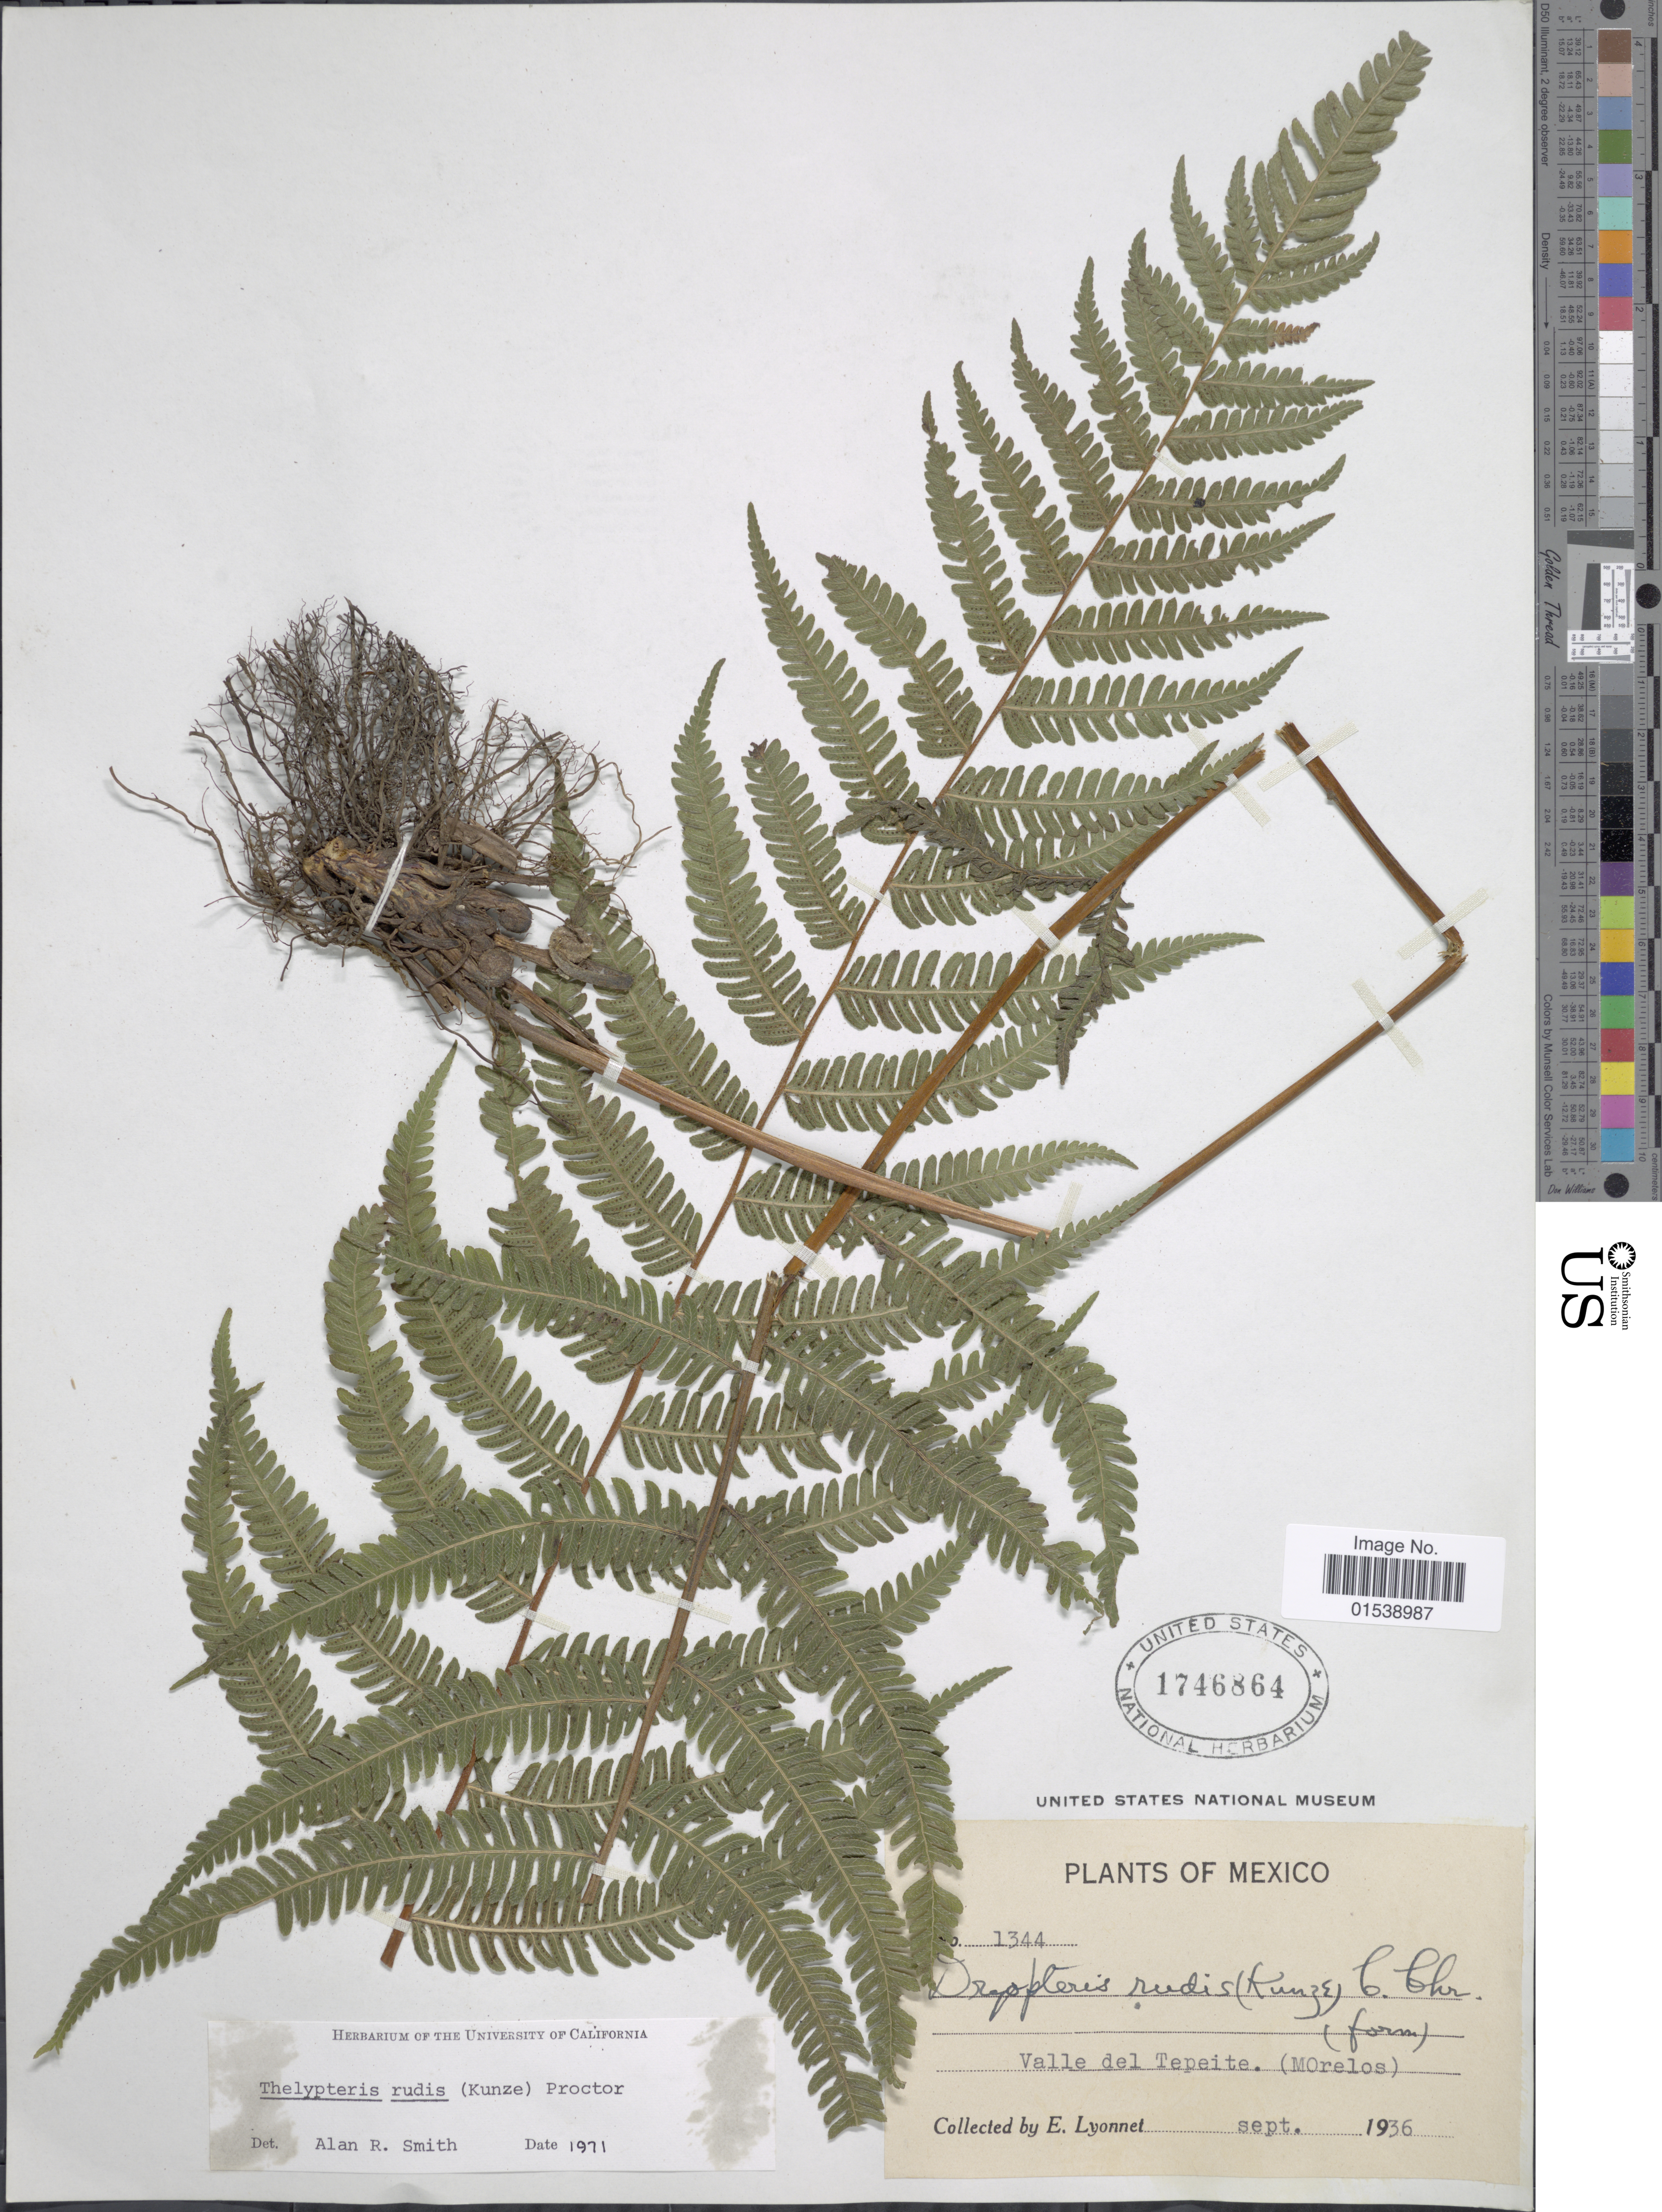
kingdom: Plantae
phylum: Tracheophyta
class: Polypodiopsida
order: Polypodiales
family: Thelypteridaceae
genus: Amauropelta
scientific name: Amauropelta rudis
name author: (Kunze) Pic. Serm.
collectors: E. Lyonnet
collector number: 1344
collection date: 1936-09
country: Mexico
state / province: Morelos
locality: Valle del Tepeite (Morelos)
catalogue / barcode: US 1746864